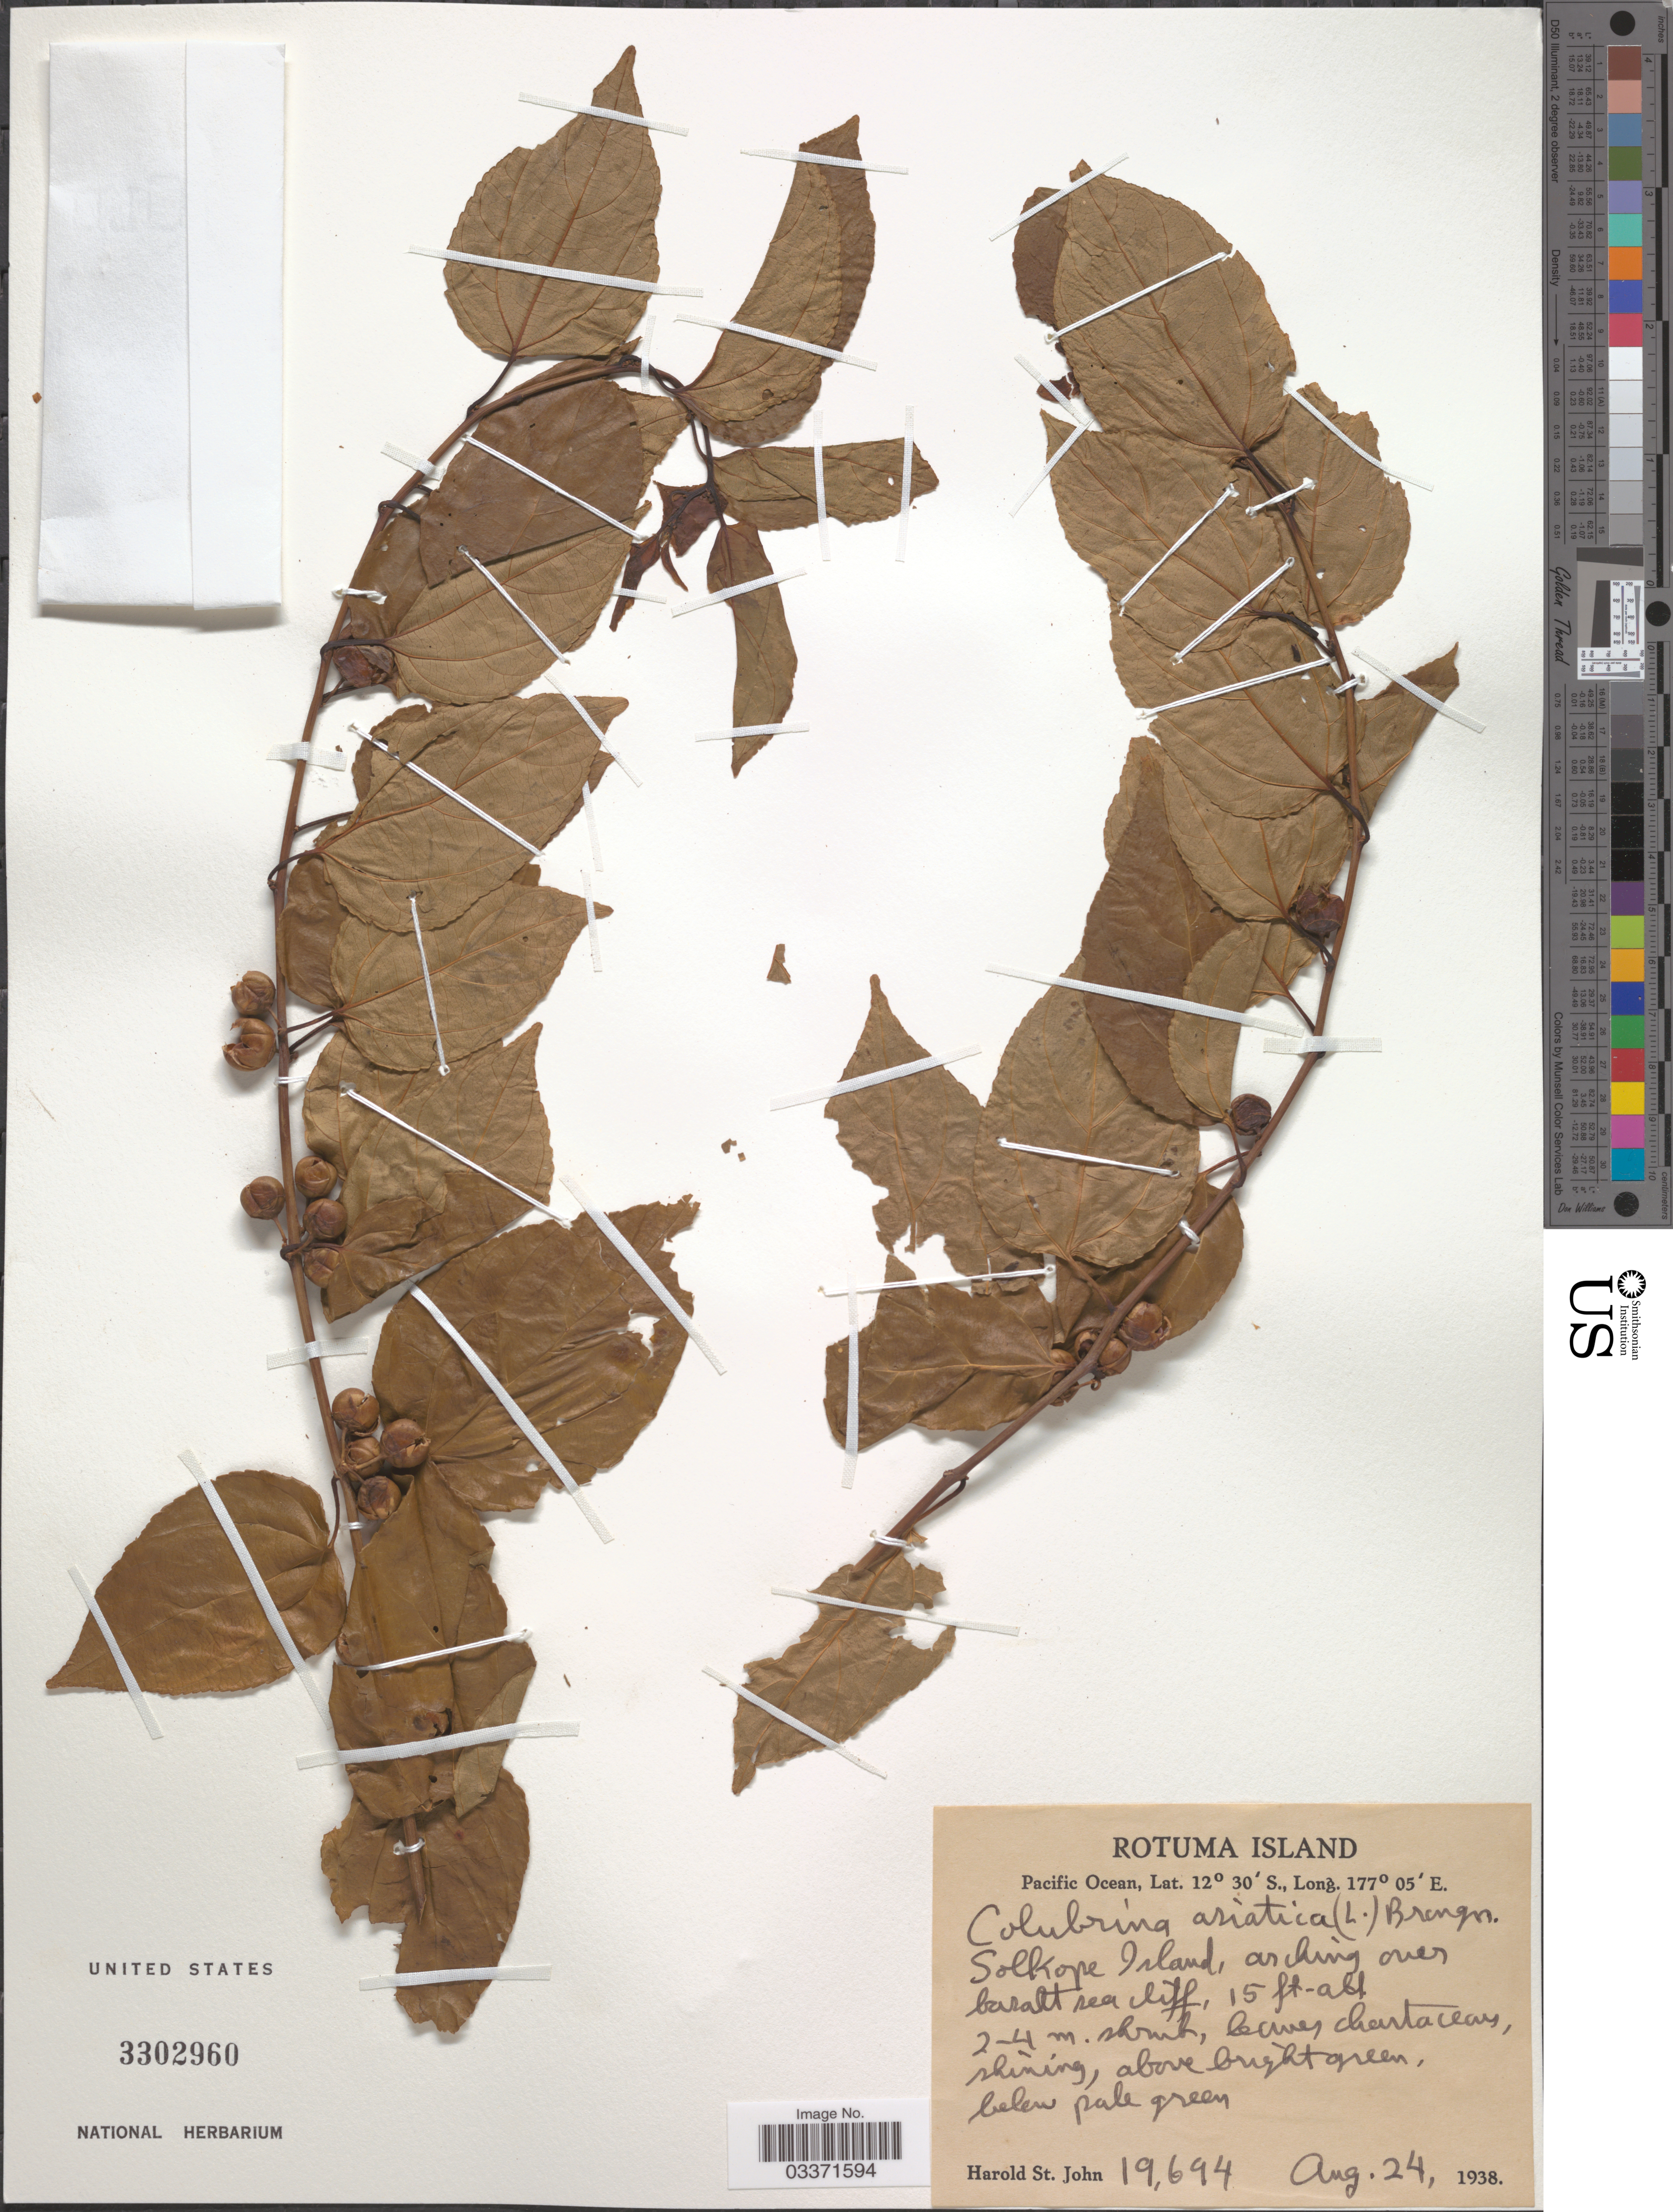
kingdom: Plantae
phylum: Tracheophyta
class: Magnoliopsida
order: Rosales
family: Rhamnaceae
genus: Colubrina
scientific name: Colubrina asiatica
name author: (L.) Brongn.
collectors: H. St. John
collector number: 19694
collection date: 1938-08-24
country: Fiji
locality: Rotuma Island, Pacific Ocean, Solkope Island.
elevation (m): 5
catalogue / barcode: US 3302960